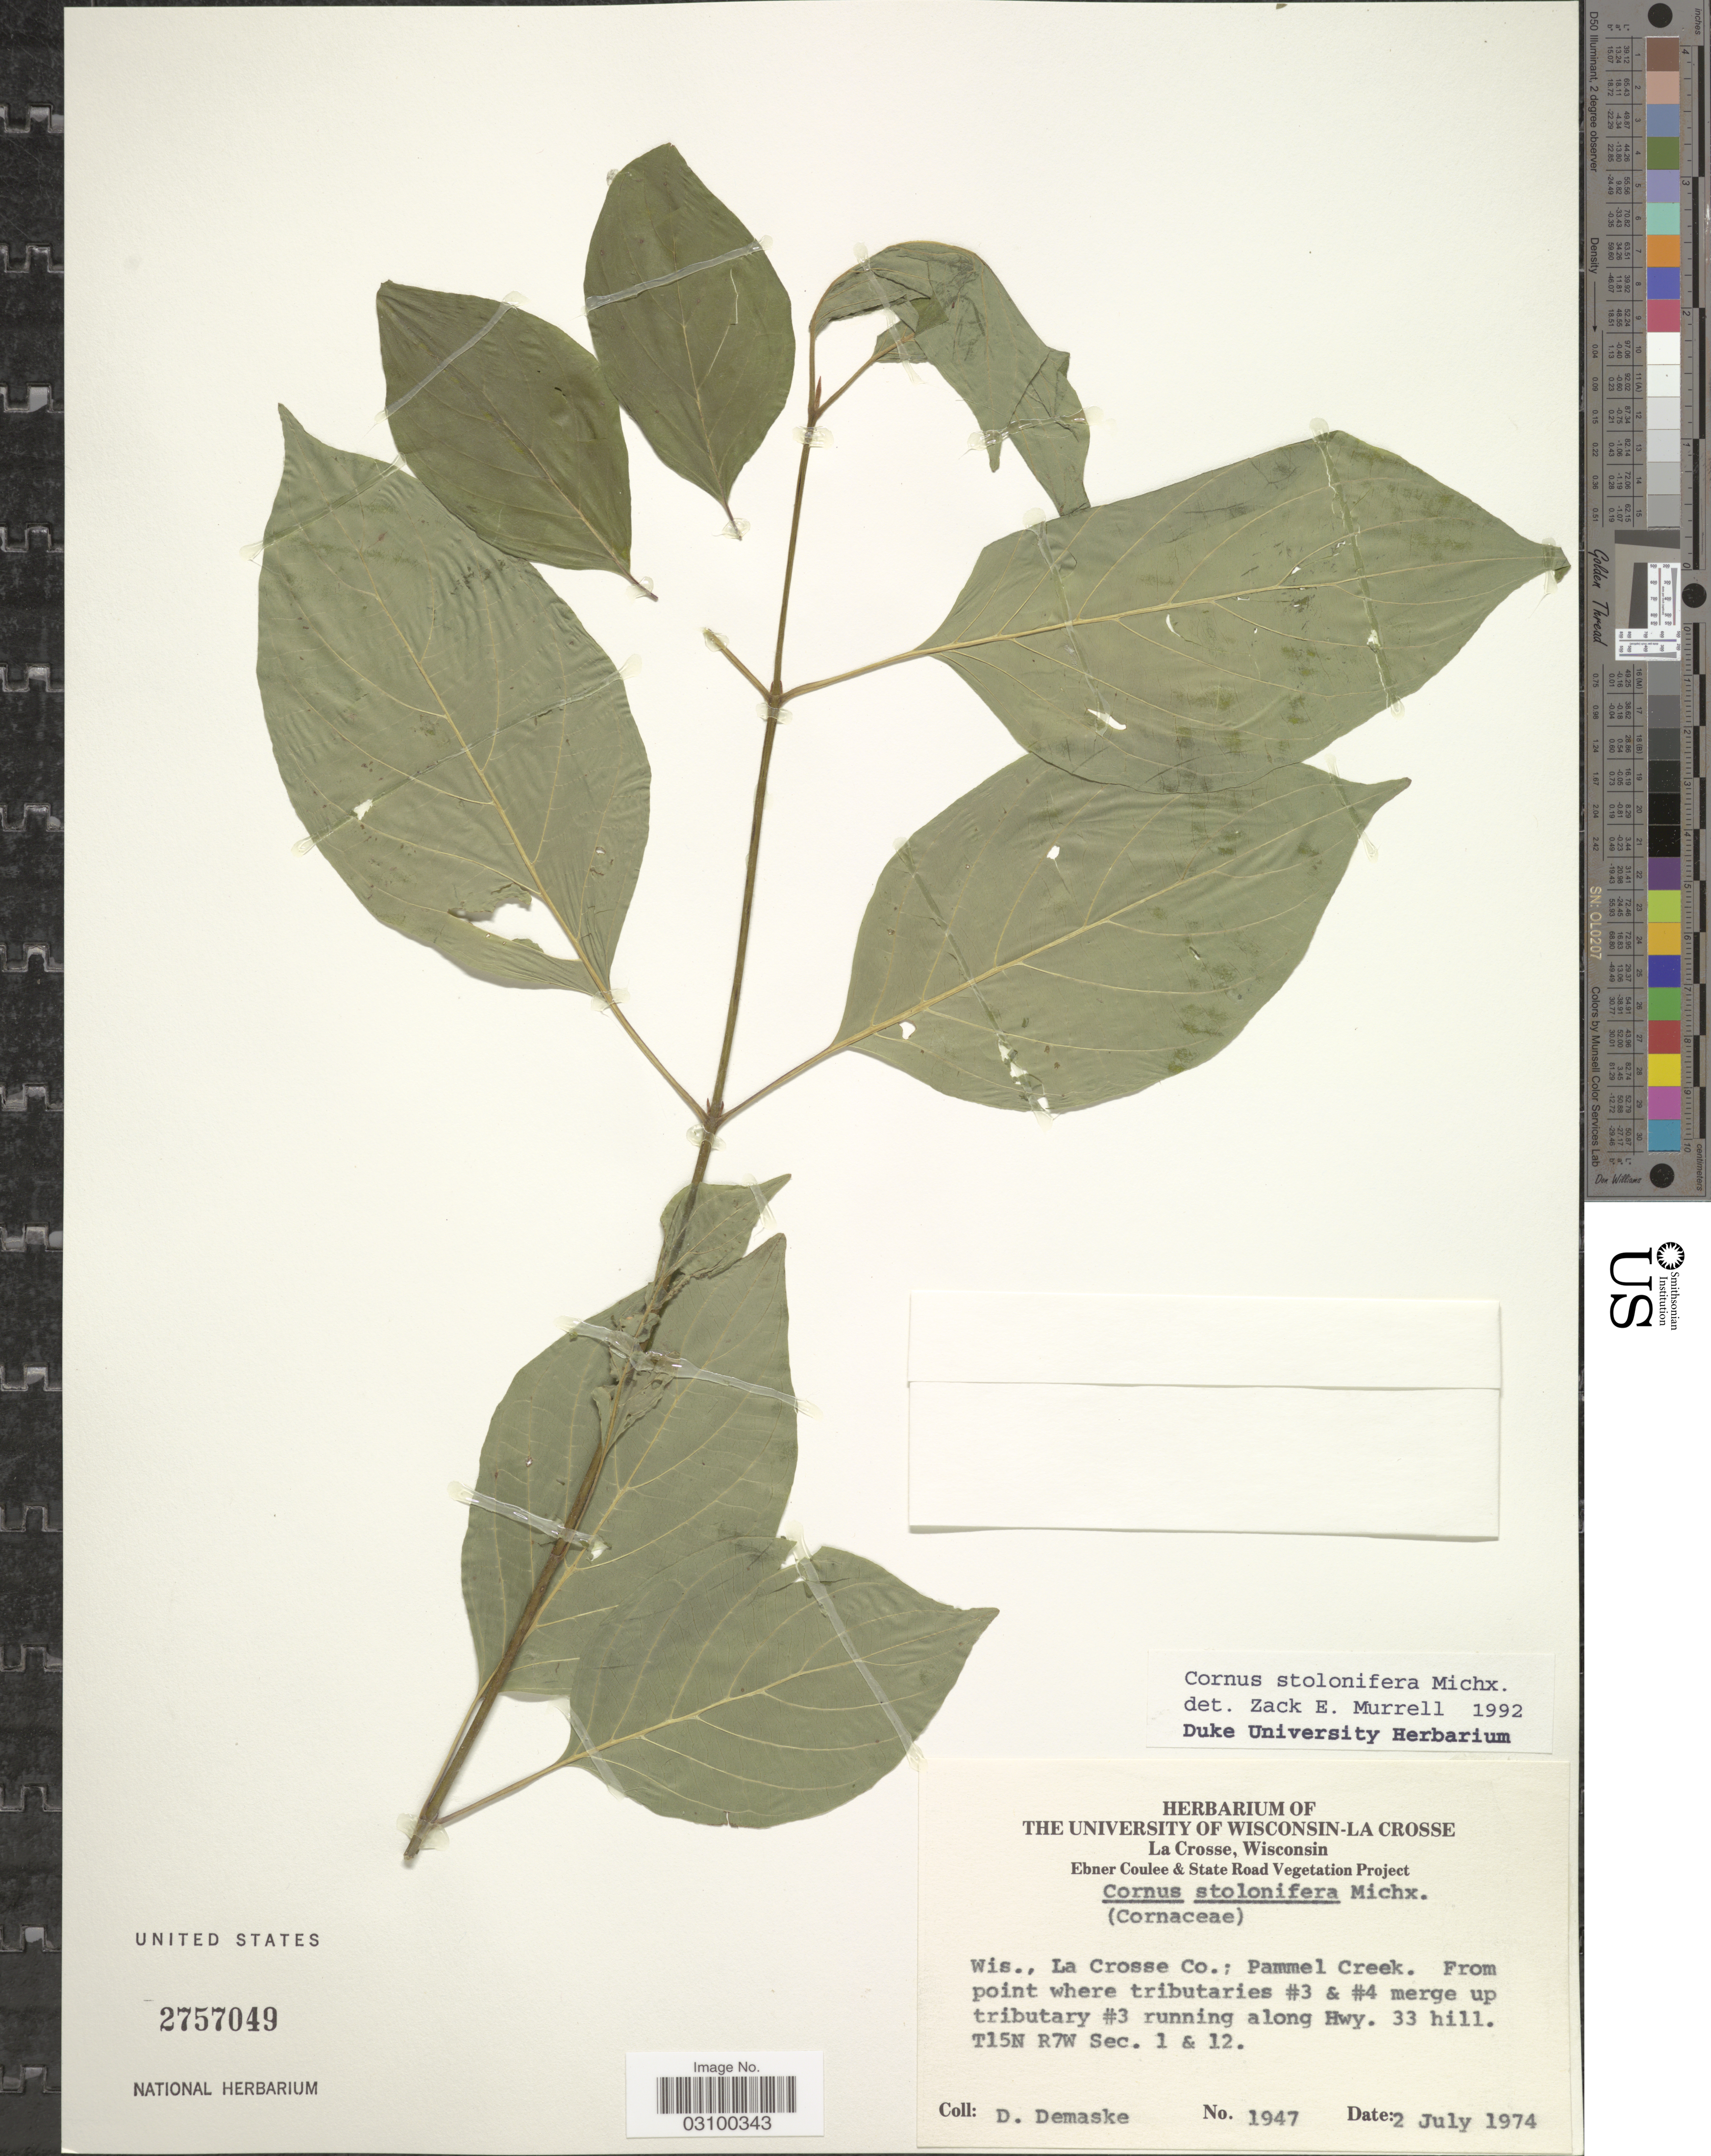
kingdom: Plantae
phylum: Tracheophyta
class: Magnoliopsida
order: Cornales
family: Cornaceae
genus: Cornus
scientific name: Cornus sericea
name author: L.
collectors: D. Demaske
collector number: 1947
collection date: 1974-07-02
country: United States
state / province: Wisconsin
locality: Wis., La Crosse Co.; Pammel Creek. From point where tributaries #3 & #4 merge up tributary #3 running along Hwy. 33 hill. T15N R7W Sec. 1 & 12.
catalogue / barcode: US 2757049